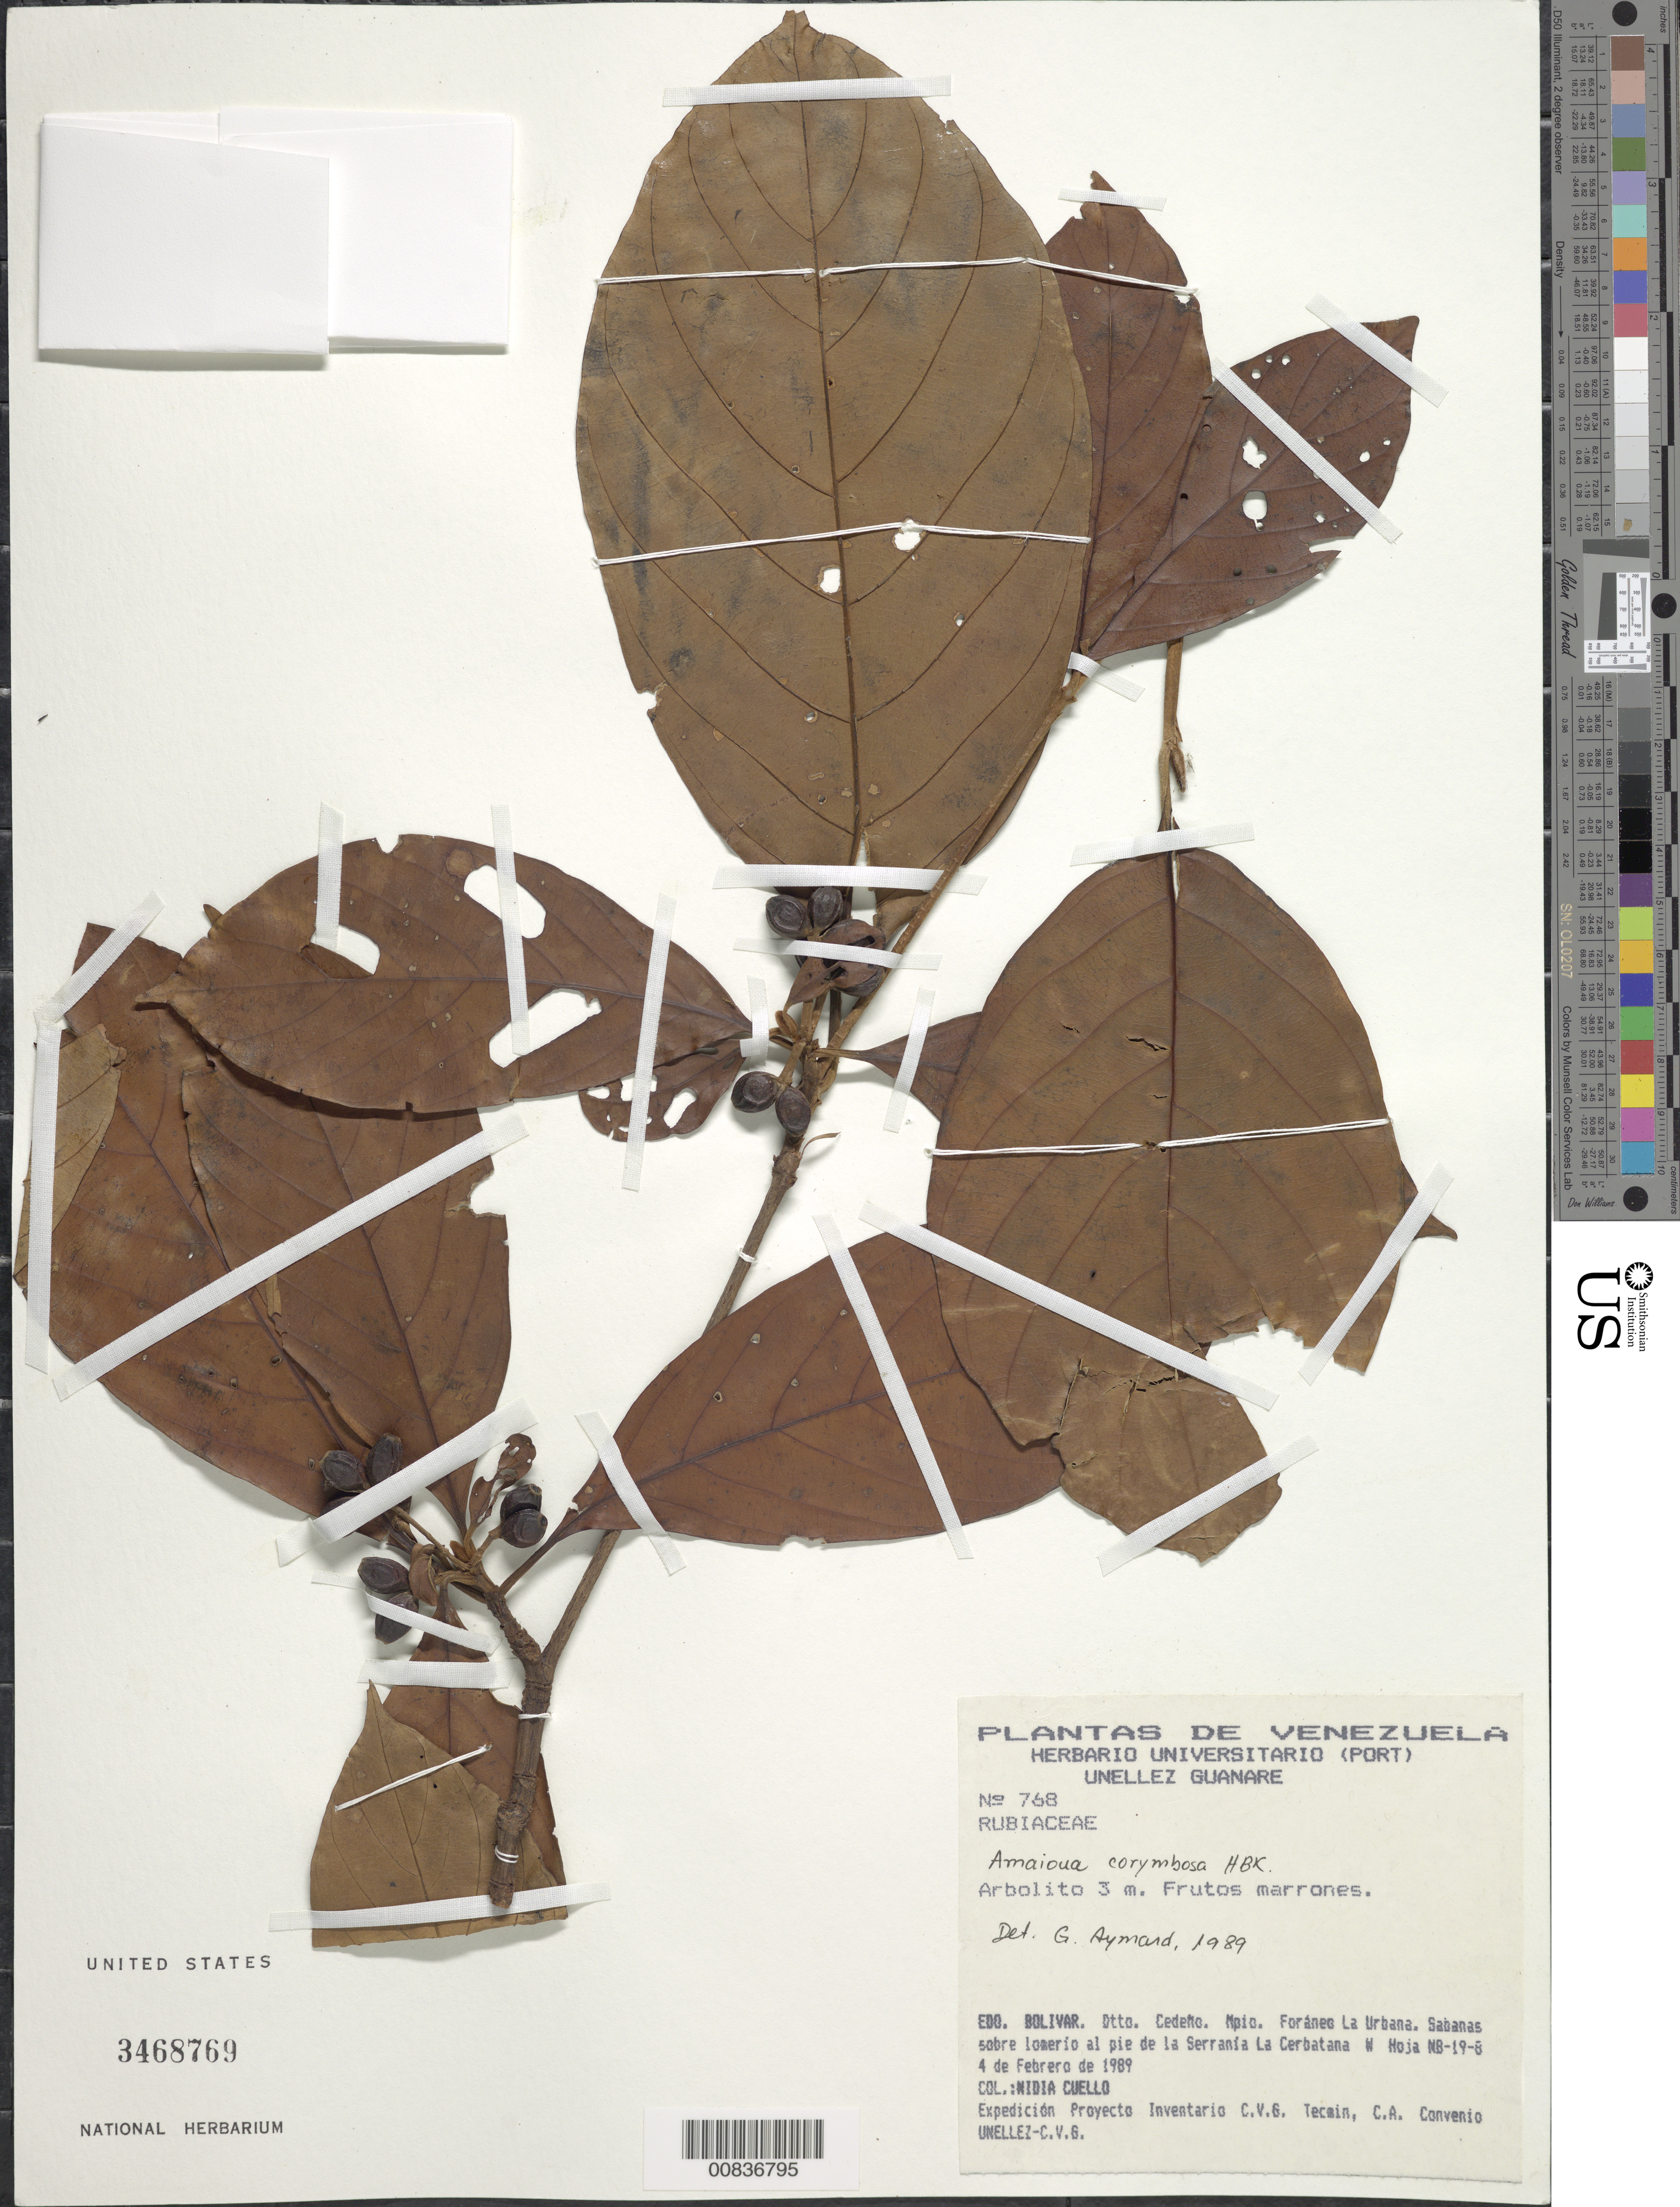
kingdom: Plantae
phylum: Tracheophyta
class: Magnoliopsida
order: Gentianales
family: Rubiaceae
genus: Amaioua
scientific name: Amaioua corymbosa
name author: Kunth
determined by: Aymard C., G. A., (PORT), Univ. Nac. Exp. de los Llanos Ezequiel Zamora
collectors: N. L. Cuello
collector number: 768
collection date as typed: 4-Feb-89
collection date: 1989-02-04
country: Venezuela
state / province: Bolívar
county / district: Cedeño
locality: Mun. Foráneo La Urbana, Serrania La Cerbatana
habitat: Sabanas sobre lomerio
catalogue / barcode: US 3468769